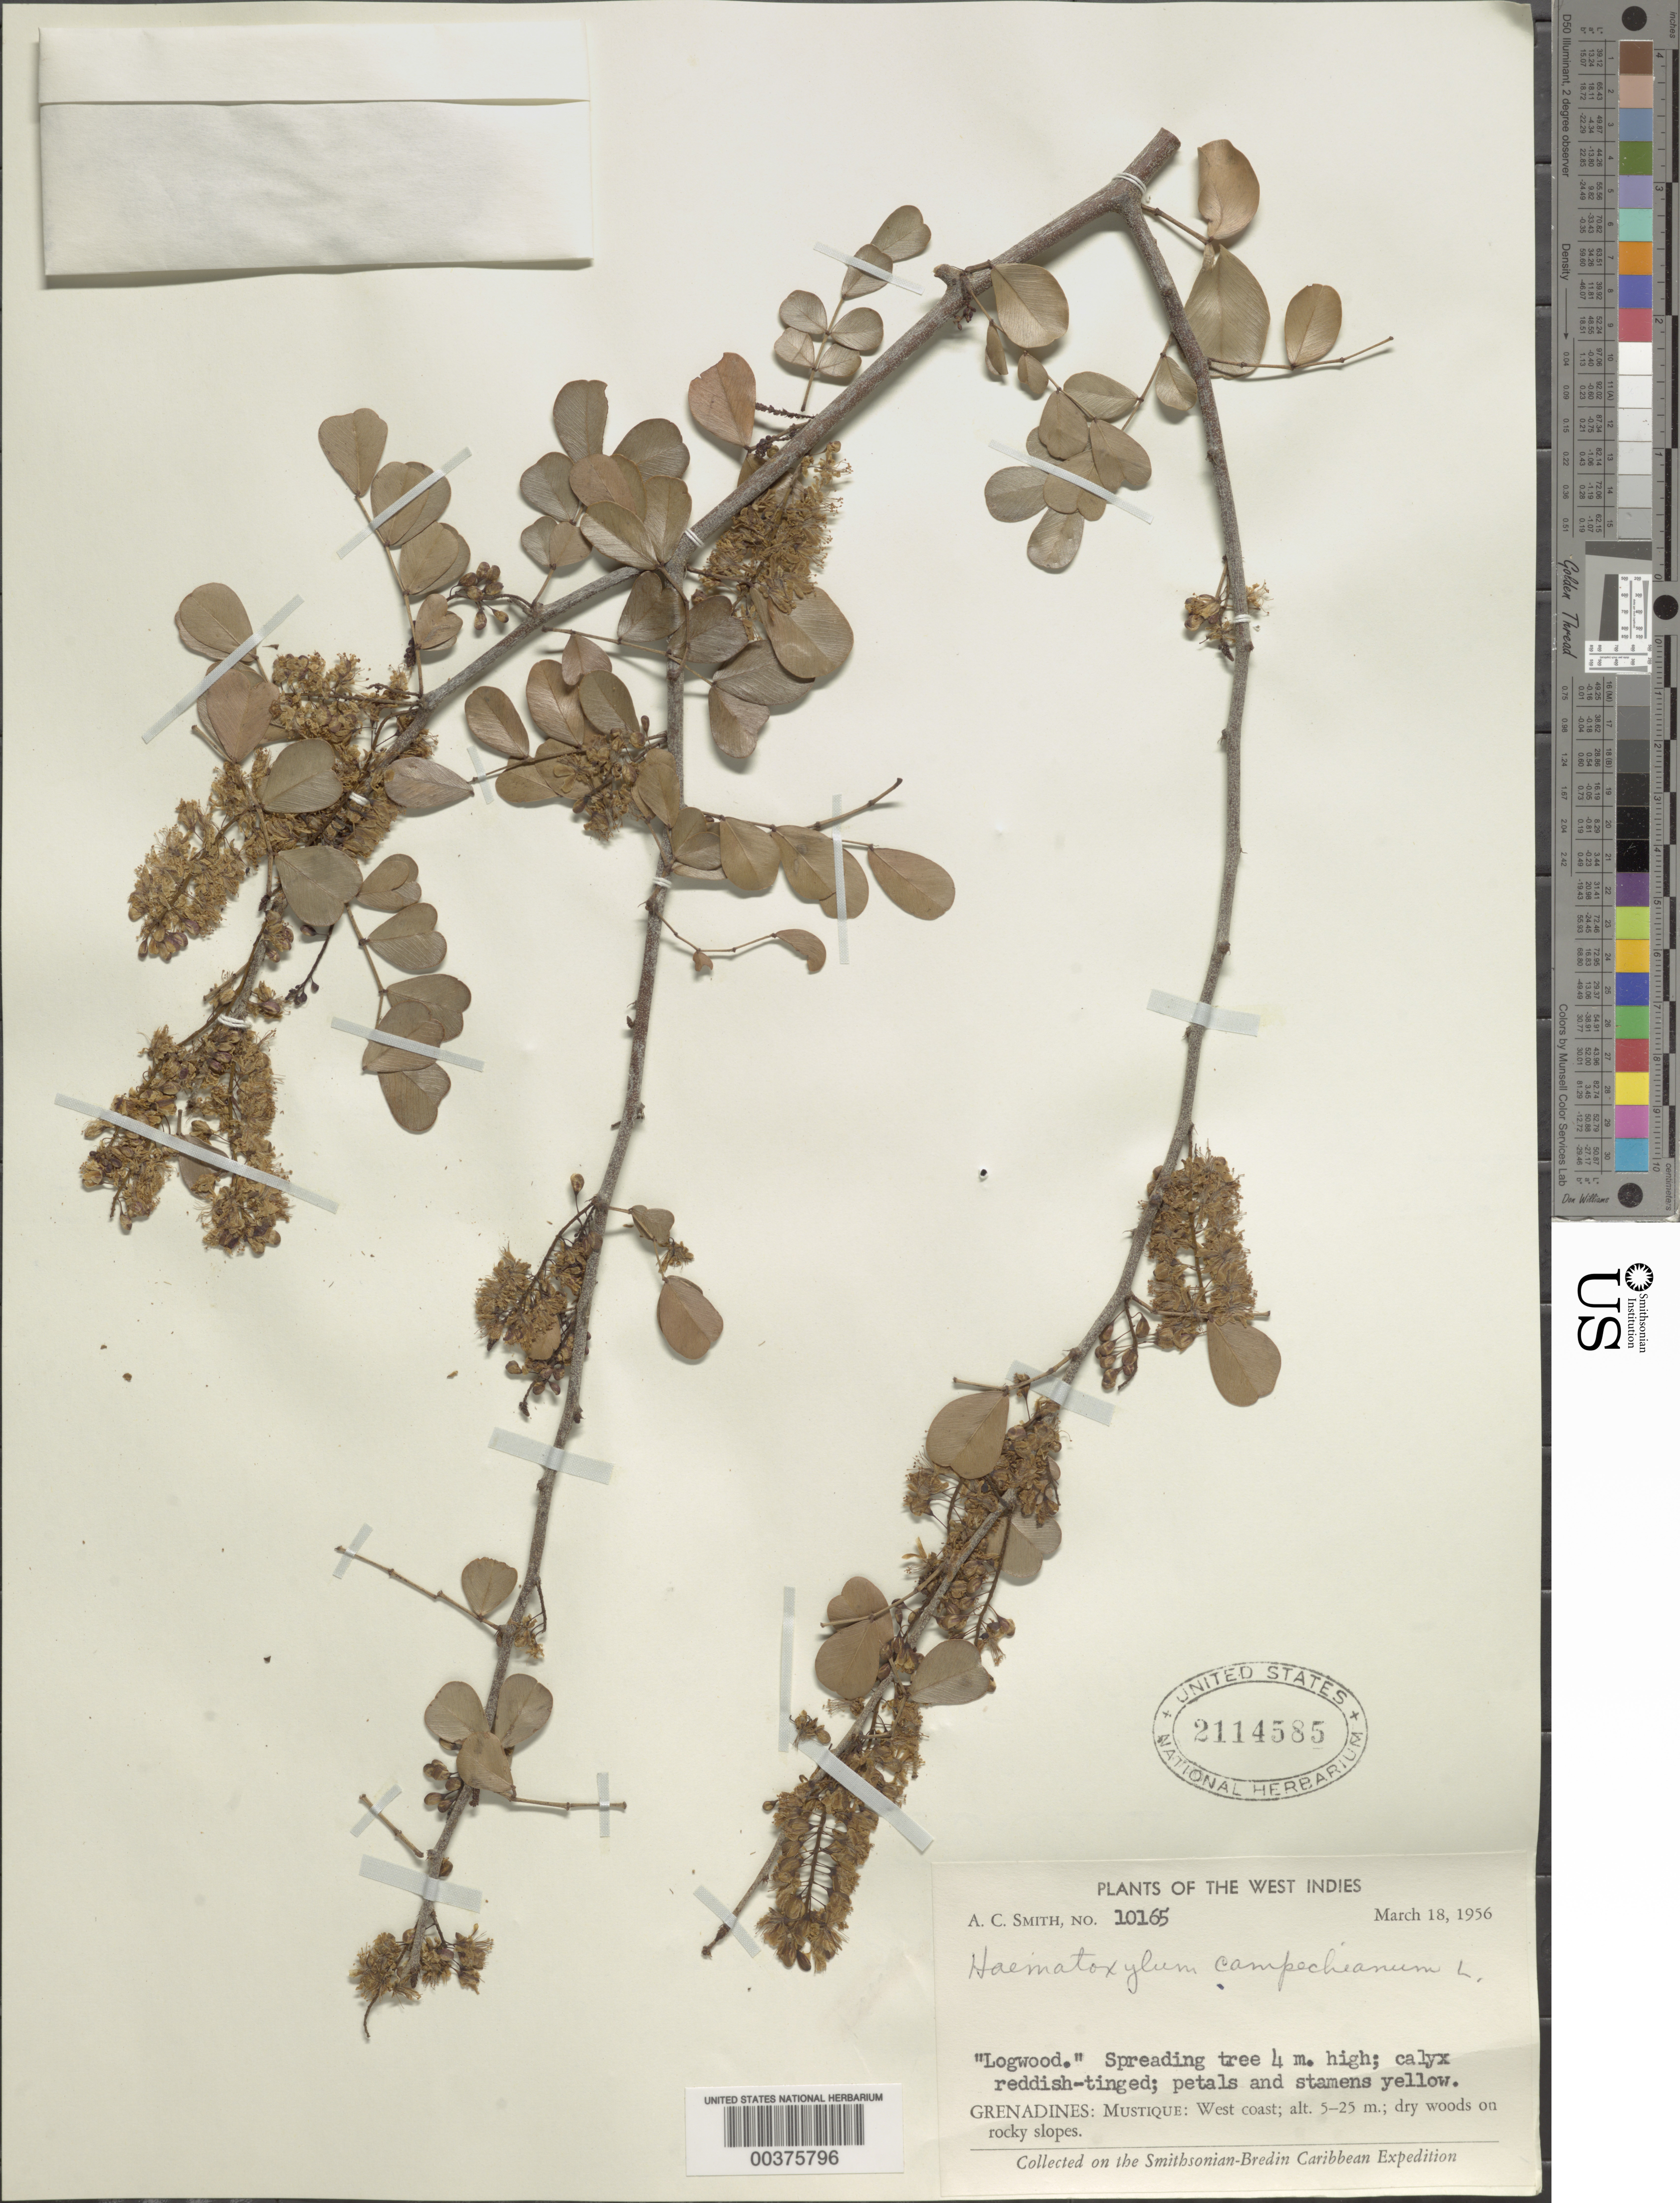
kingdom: Plantae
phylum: Tracheophyta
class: Magnoliopsida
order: Fabales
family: Fabaceae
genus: Haematoxylum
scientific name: Haematoxylum campechianum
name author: L.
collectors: A. C. Smith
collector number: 10165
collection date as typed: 18 Mar 1956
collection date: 1956-03-18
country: St. Vincent - Grenadines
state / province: Grenadines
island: Mustique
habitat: Dry woods on rocky slopes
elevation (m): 5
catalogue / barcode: US 2114585